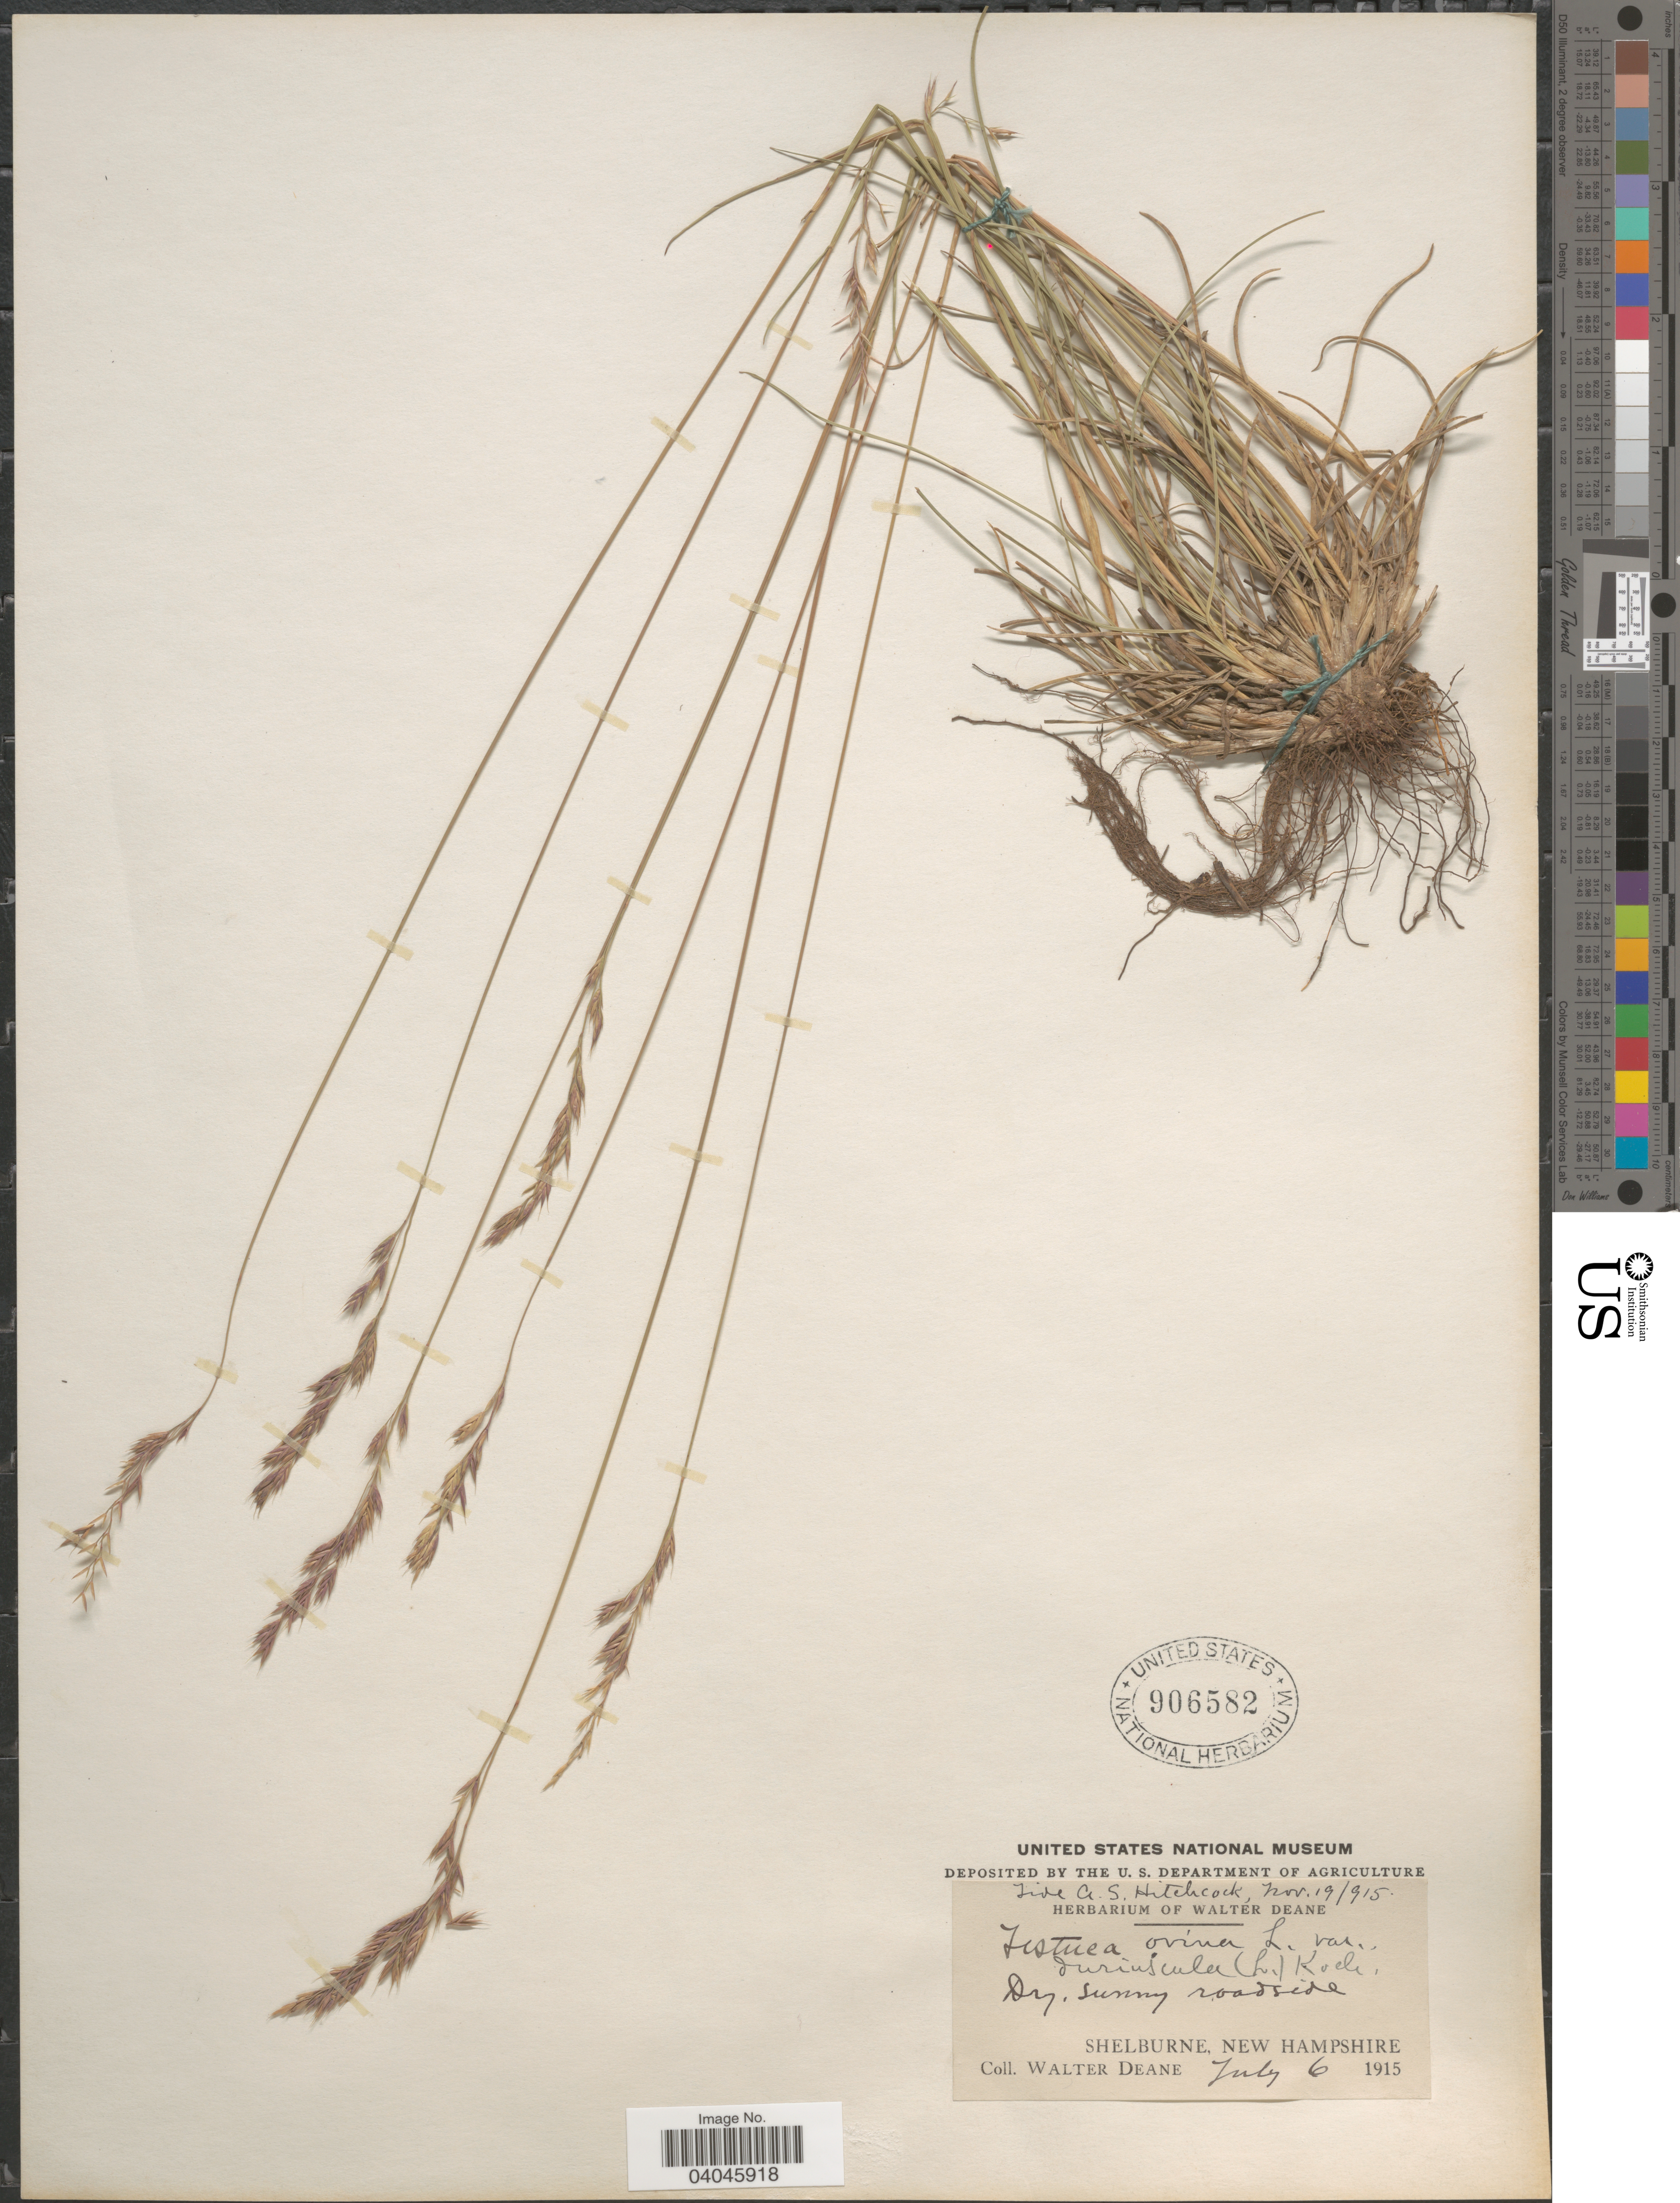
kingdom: Plantae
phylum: Tracheophyta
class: Liliopsida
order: Poales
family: Poaceae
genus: Festuca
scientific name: Festuca rubra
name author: L.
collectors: W. Deane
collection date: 1915-07-06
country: United States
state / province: New Hampshire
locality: Shelburne.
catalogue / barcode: US 906582